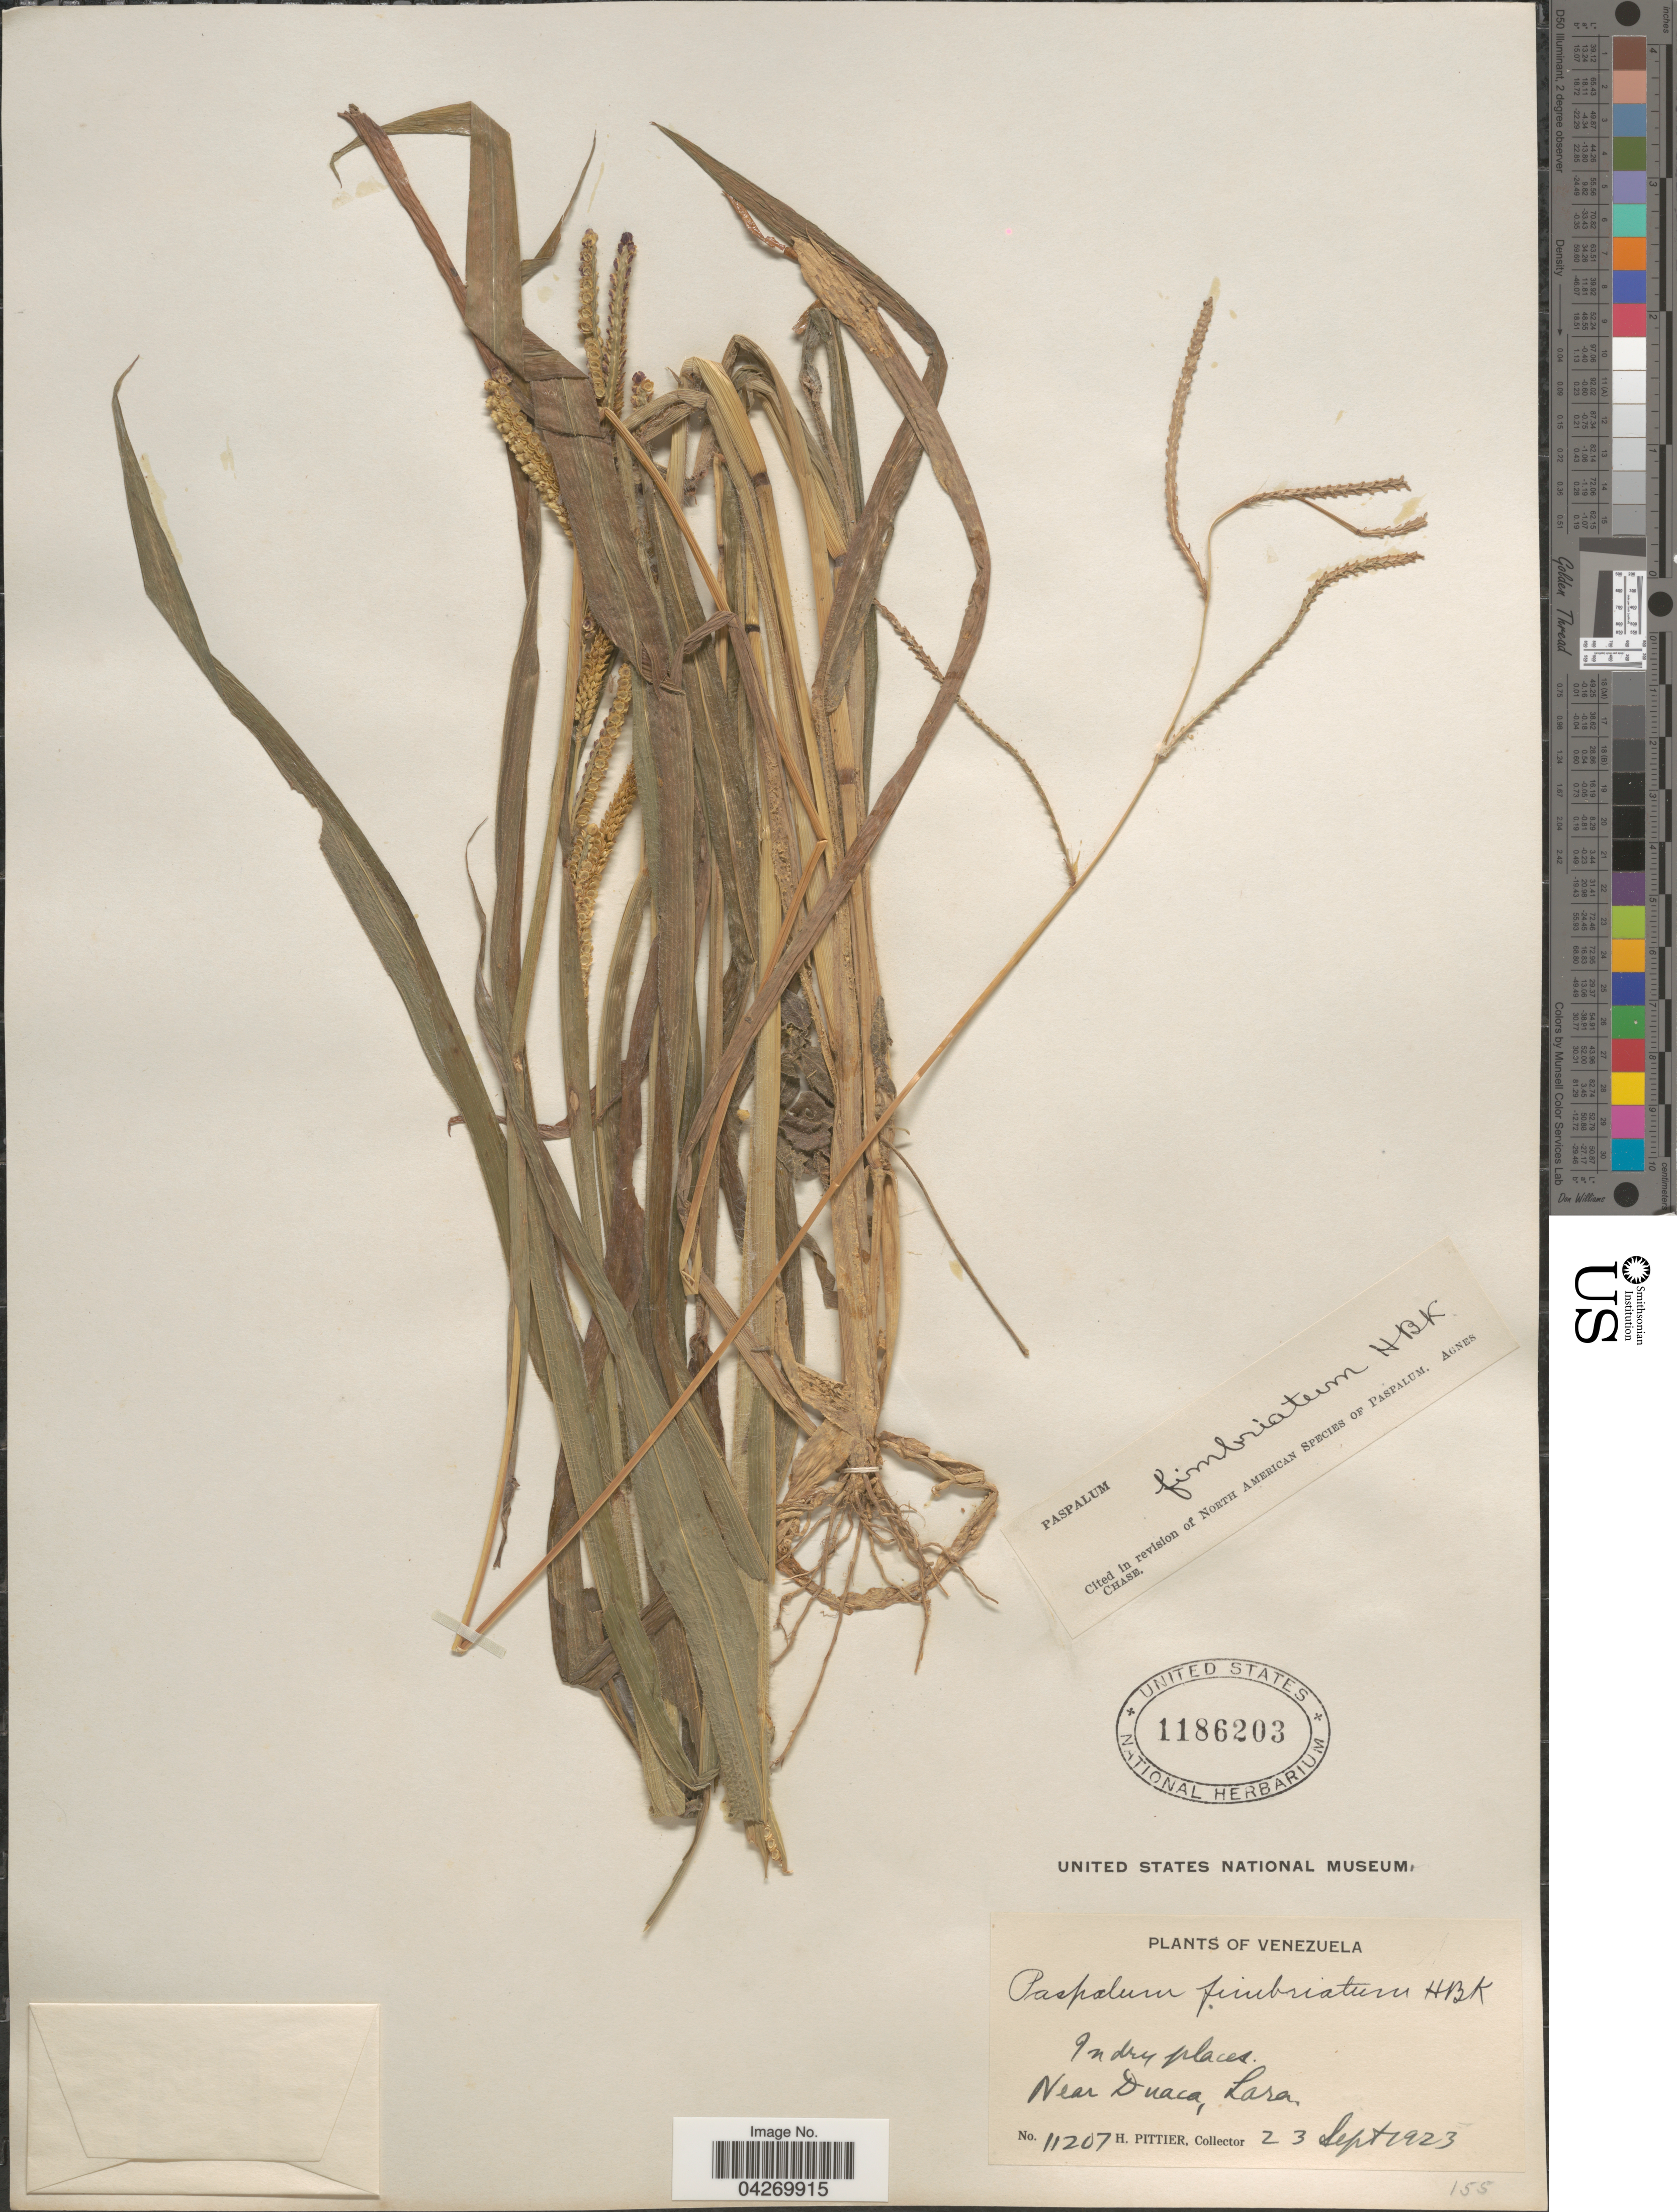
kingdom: Plantae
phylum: Tracheophyta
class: Liliopsida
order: Poales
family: Poaceae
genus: Paspalum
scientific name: Paspalum fimbriatum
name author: Kunth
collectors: H. F. Pittier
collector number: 11207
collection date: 1923-09-23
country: Chile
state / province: Valparaíso (V)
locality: In dry places. Near Duaca.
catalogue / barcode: US 1186203